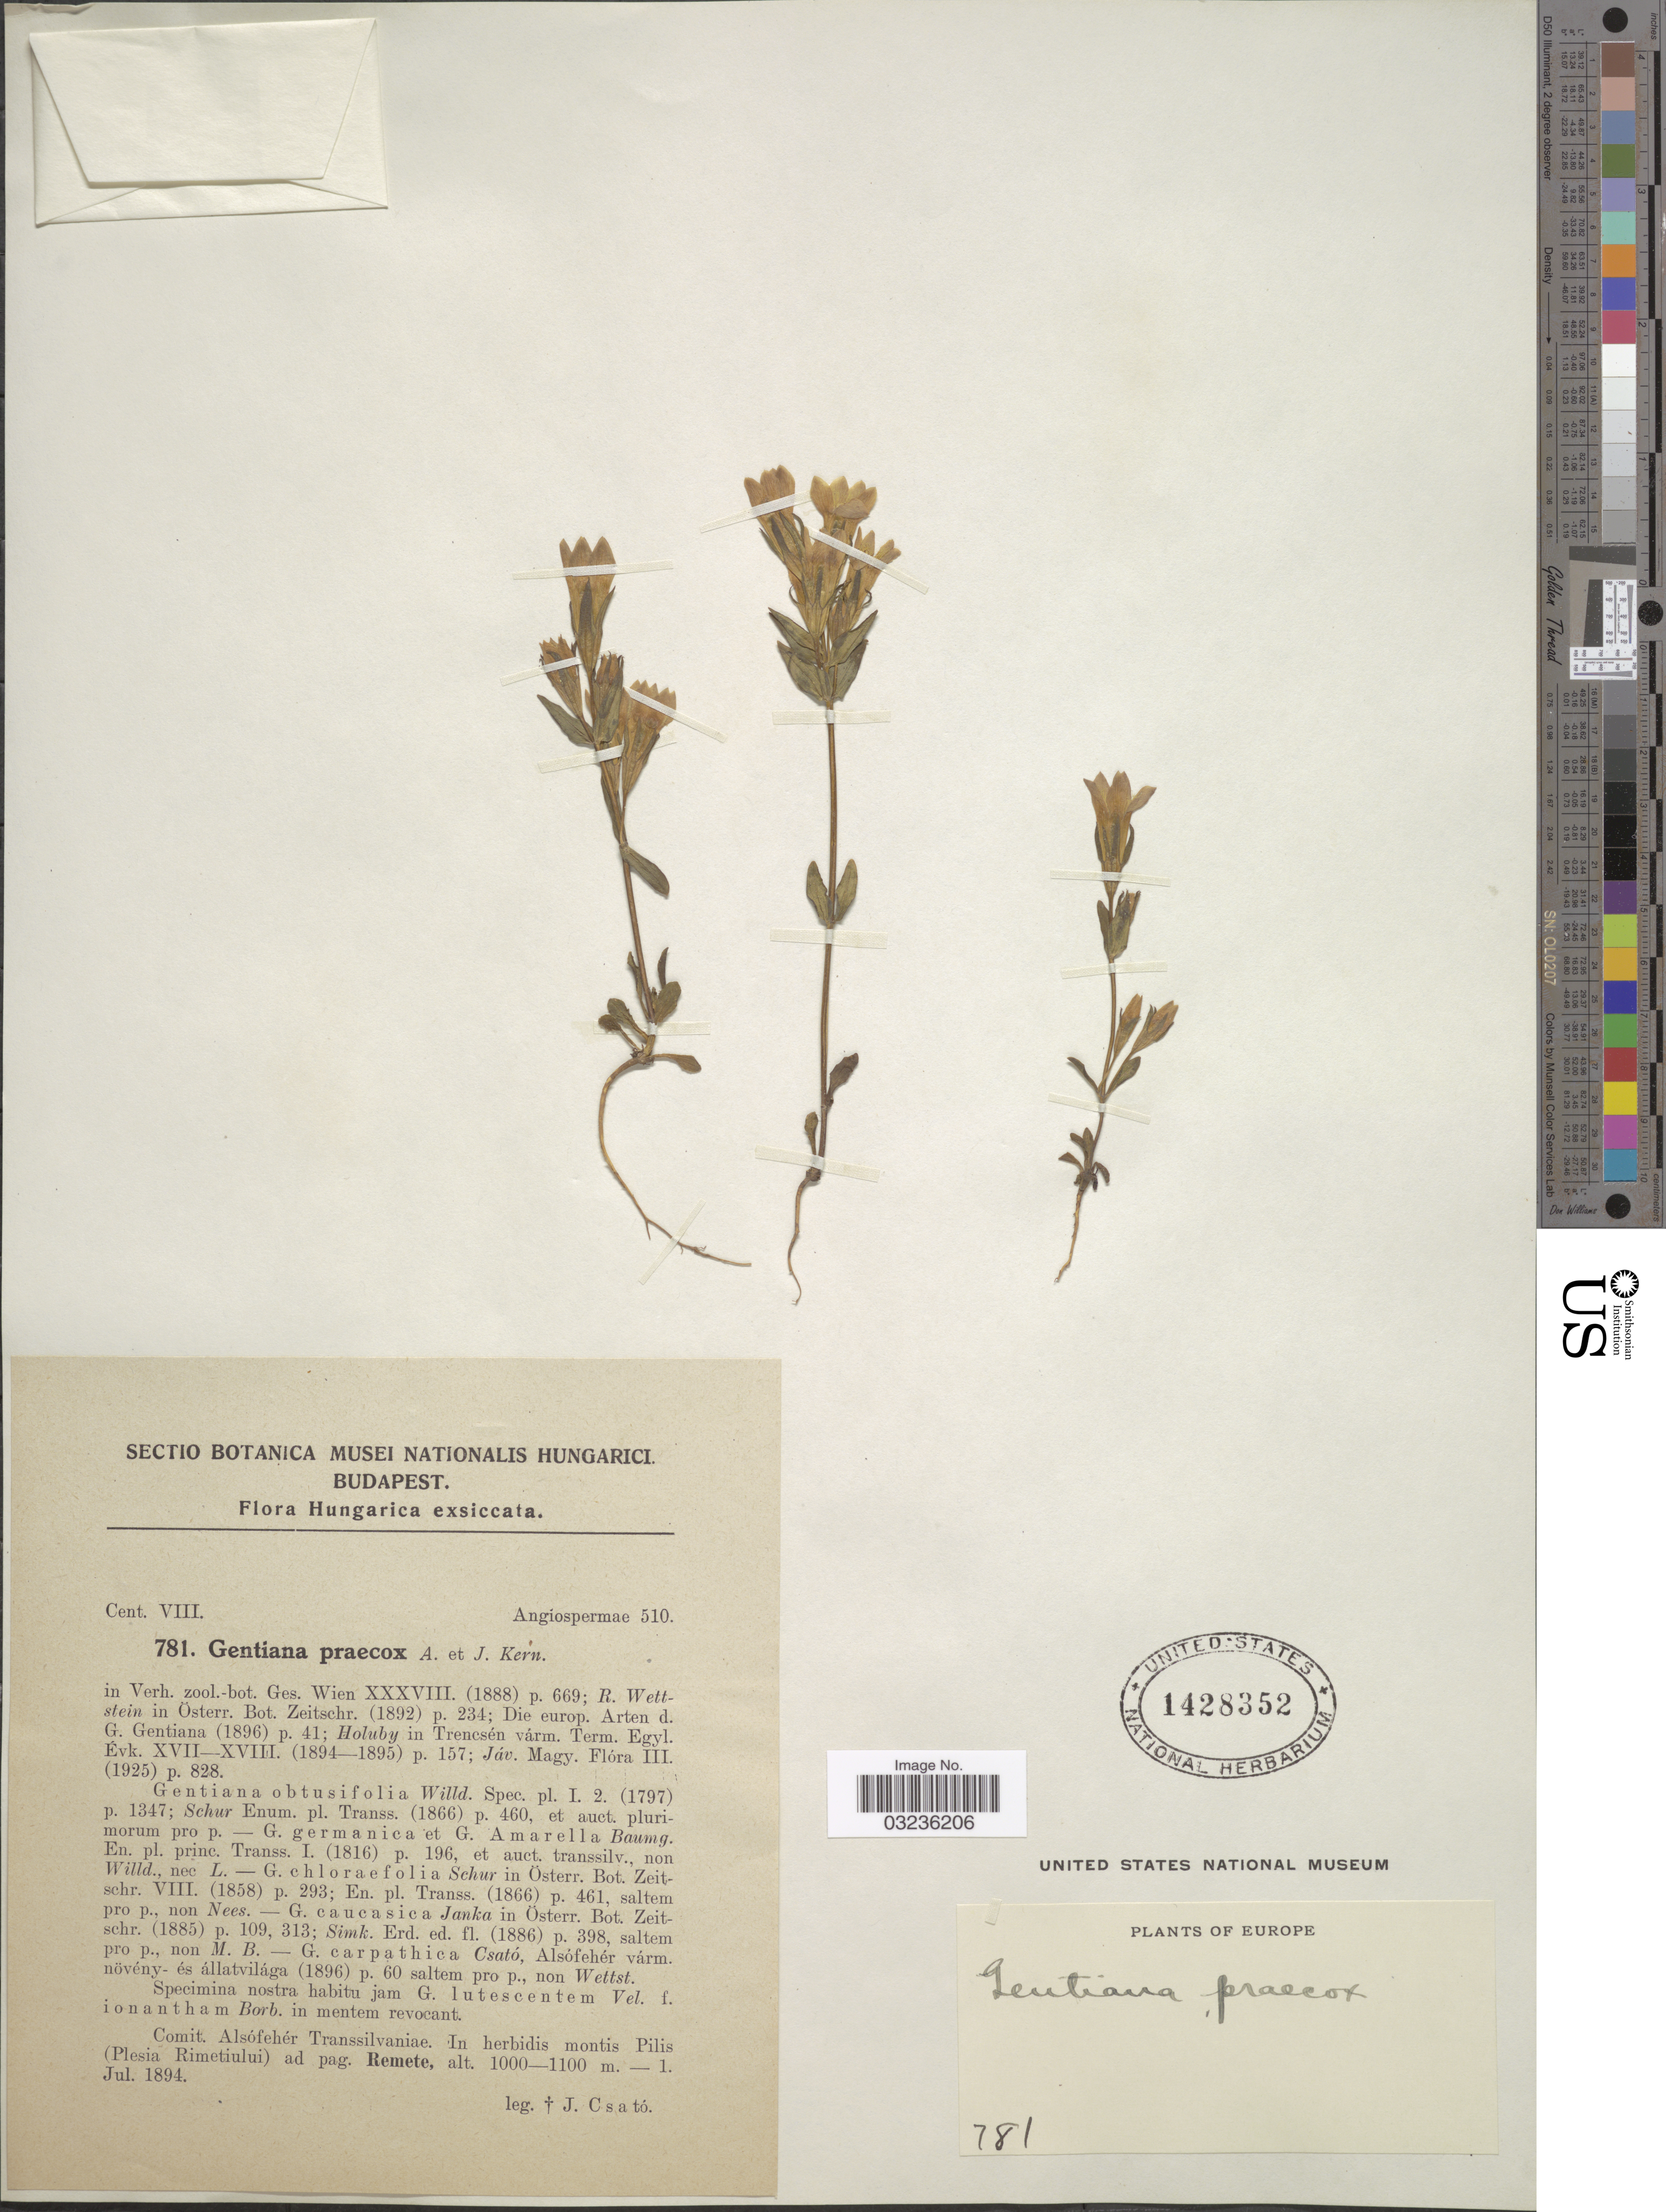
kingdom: Plantae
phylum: Tracheophyta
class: Magnoliopsida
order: Gentianales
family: Gentianaceae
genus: Gentiana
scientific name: Gentiana praecox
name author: A. Kern. & Jos. Kern.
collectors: J. Csató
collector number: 781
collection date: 1894-07-01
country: Hungary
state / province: Budapest, Capital District of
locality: Comit. Alsófehér Transsilvaniae, In herbidis montis Pilis (Plesia Rimetiului) ad pag. Remete.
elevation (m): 1000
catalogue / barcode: US 1428352